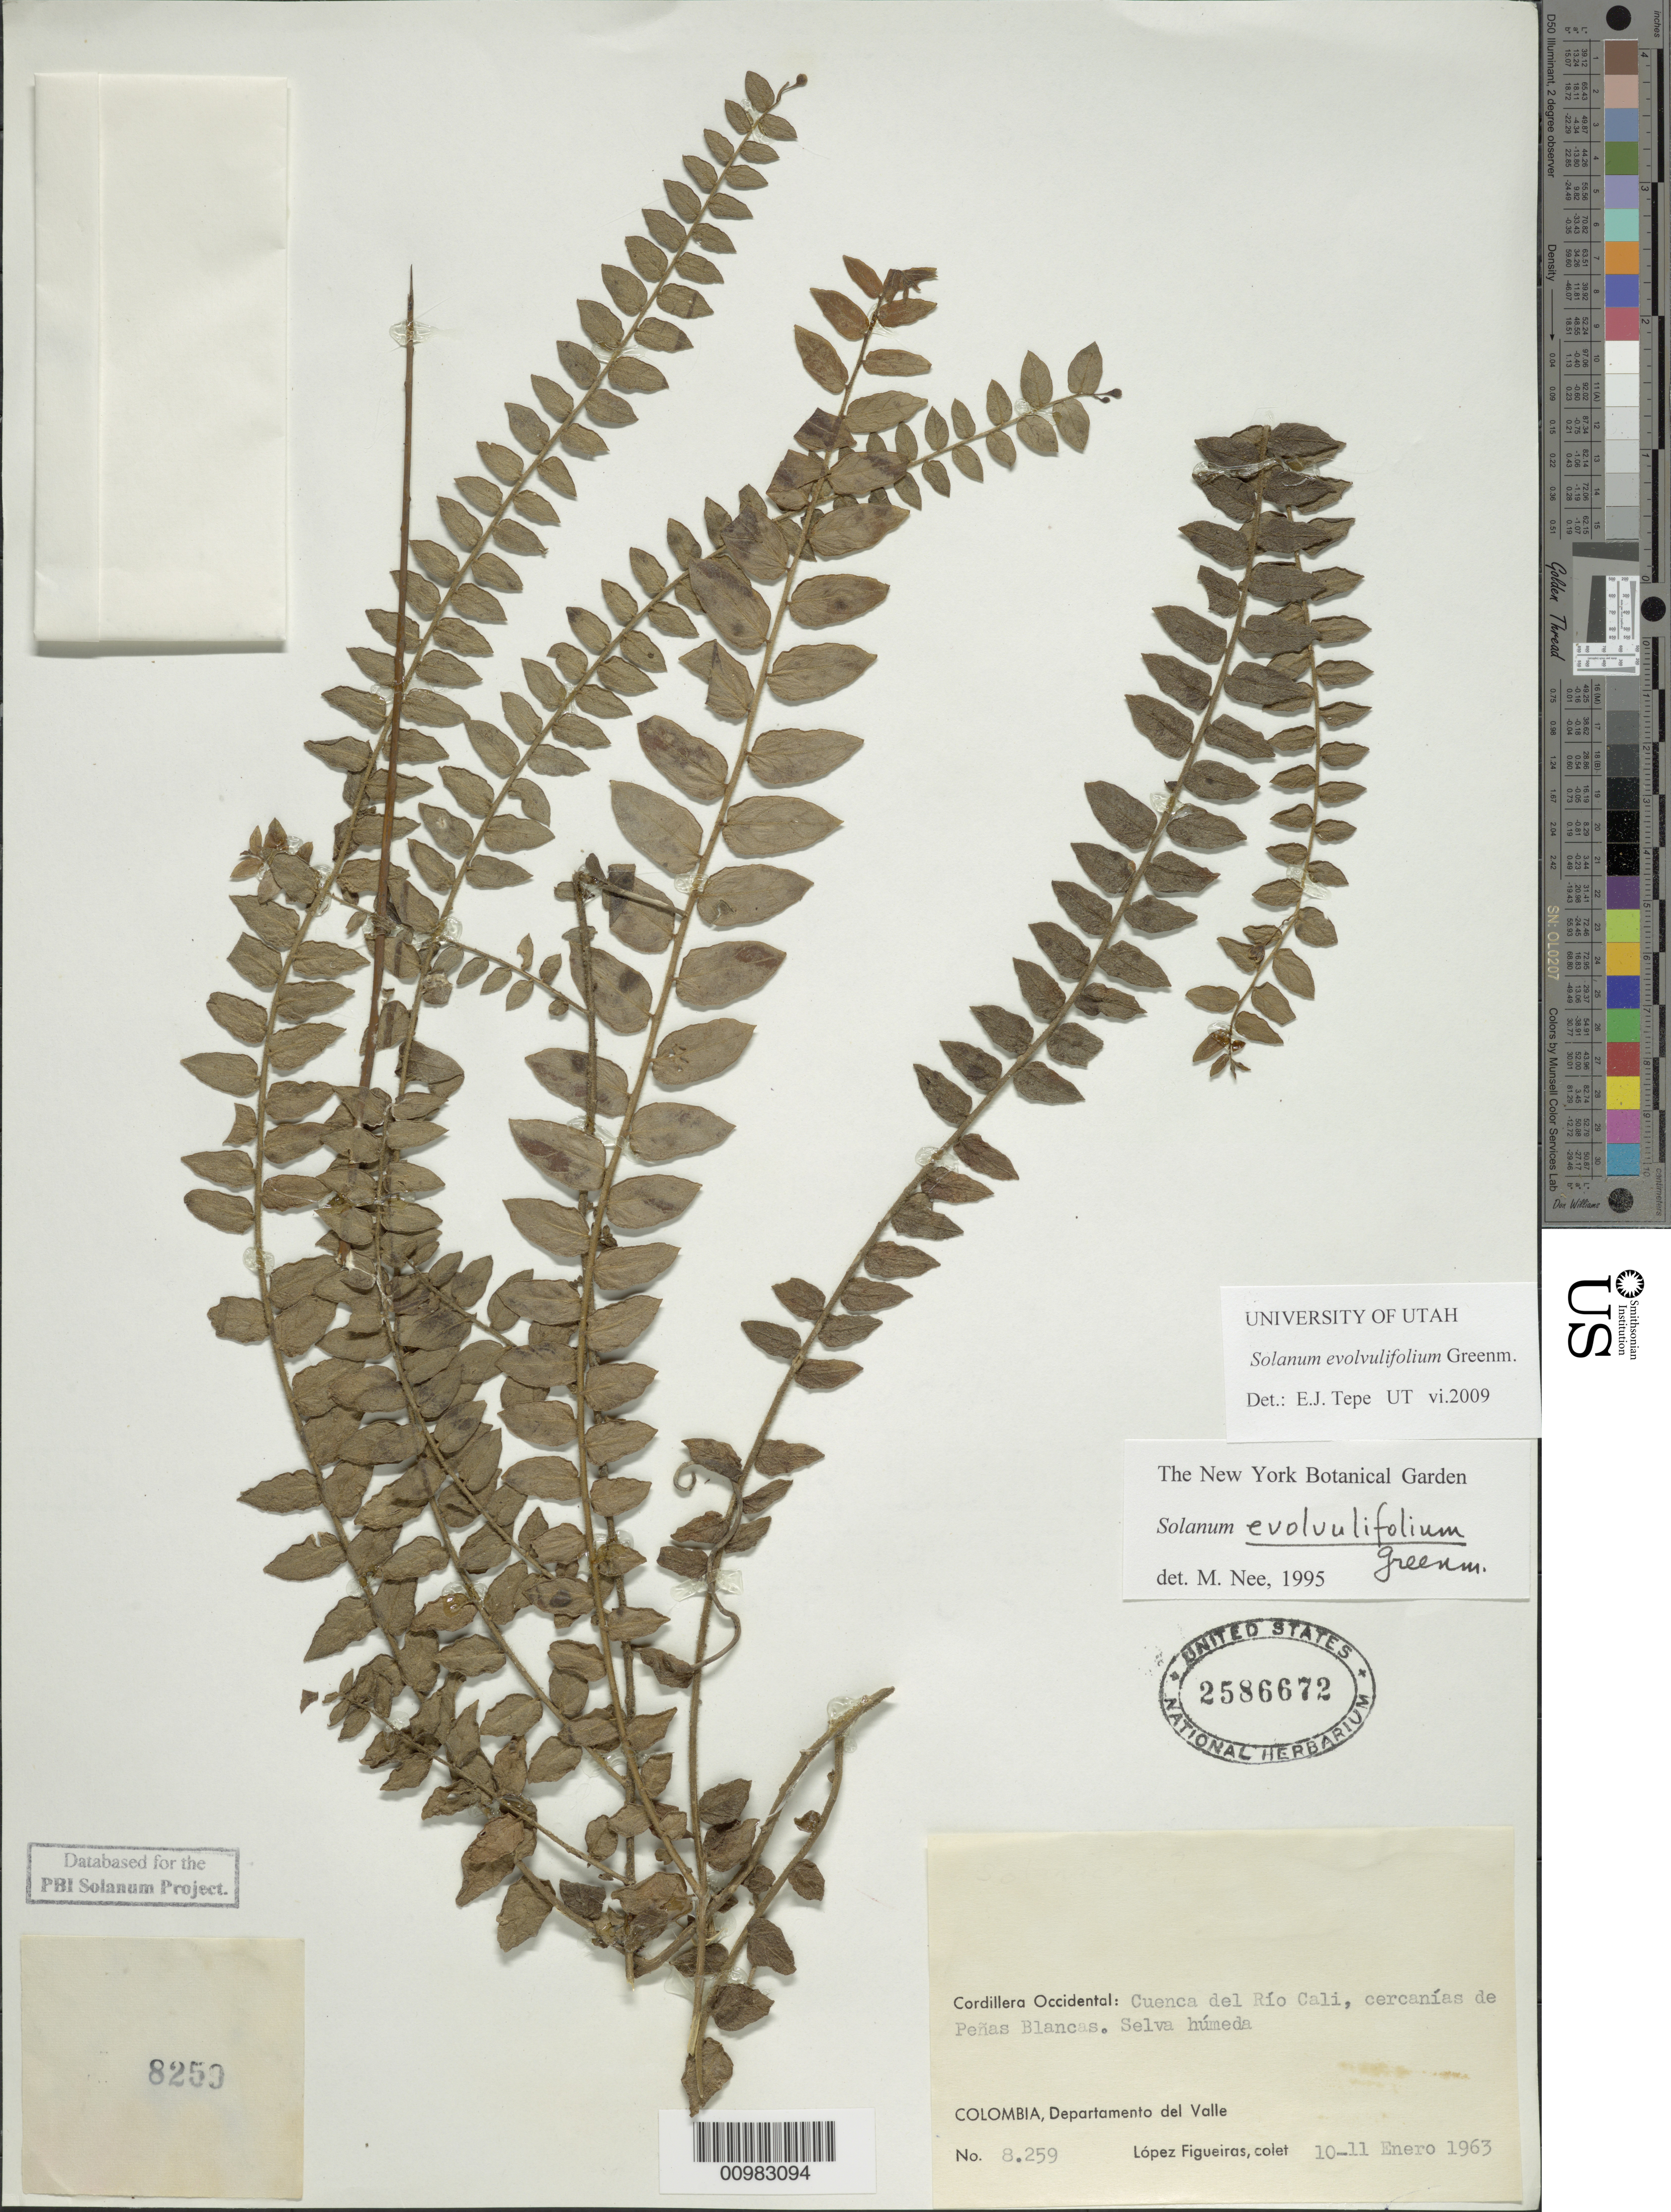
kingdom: Plantae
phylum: Tracheophyta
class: Magnoliopsida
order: Solanales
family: Solanaceae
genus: Solanum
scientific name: Solanum evolvulifolium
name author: Greenm. ex Donn. Sm.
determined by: Tepe, E. J., (UT)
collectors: M. López Figueiras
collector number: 8259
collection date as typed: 10 Jan 1963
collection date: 1963-01-10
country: Colombia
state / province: Valle del Cauca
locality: Cordillera Occidental, Cuenca del Río Cali, cercanías de Peñas Blancas.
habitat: Selva húmeda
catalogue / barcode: US 2586672